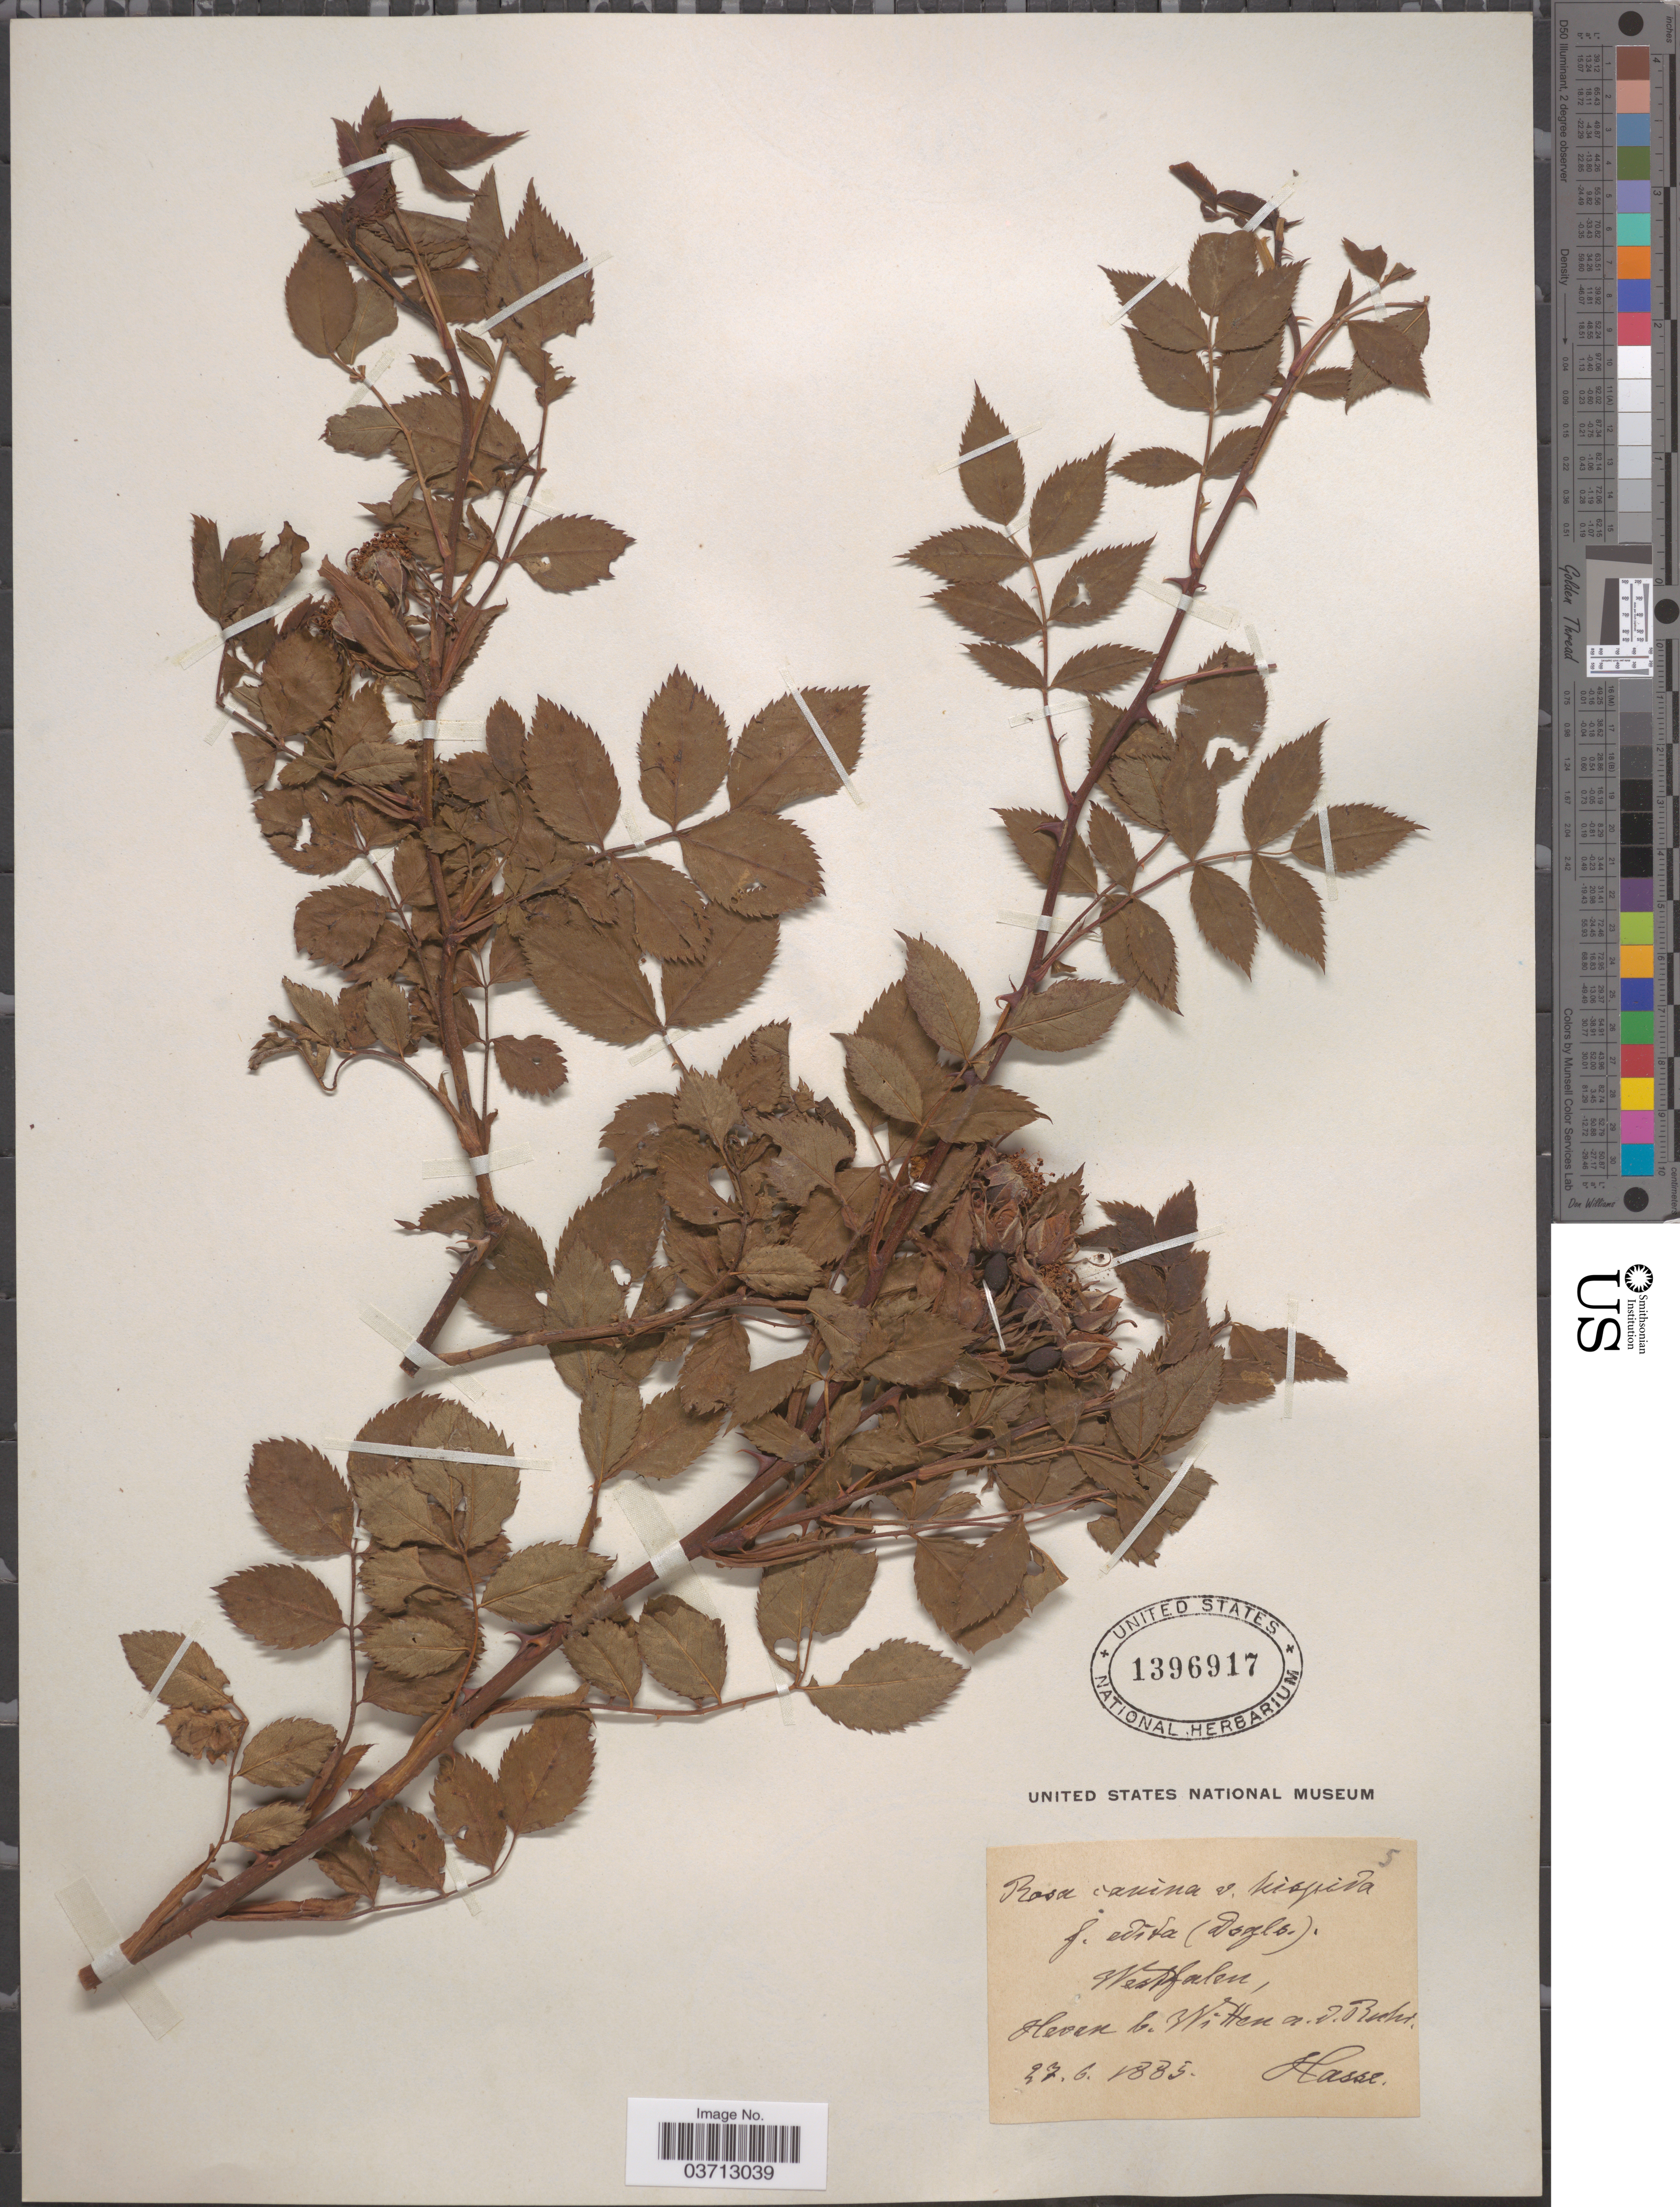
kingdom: Plantae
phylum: Tracheophyta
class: Magnoliopsida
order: Rosales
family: Rosaceae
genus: Rosa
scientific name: Rosa canina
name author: L.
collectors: -. Hasse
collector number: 5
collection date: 1885-06-27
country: Germany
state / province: Nordrhein-Westfalen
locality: Westfalen, Heven b. Witten a. d. Ruhr.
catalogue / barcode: US 1396917